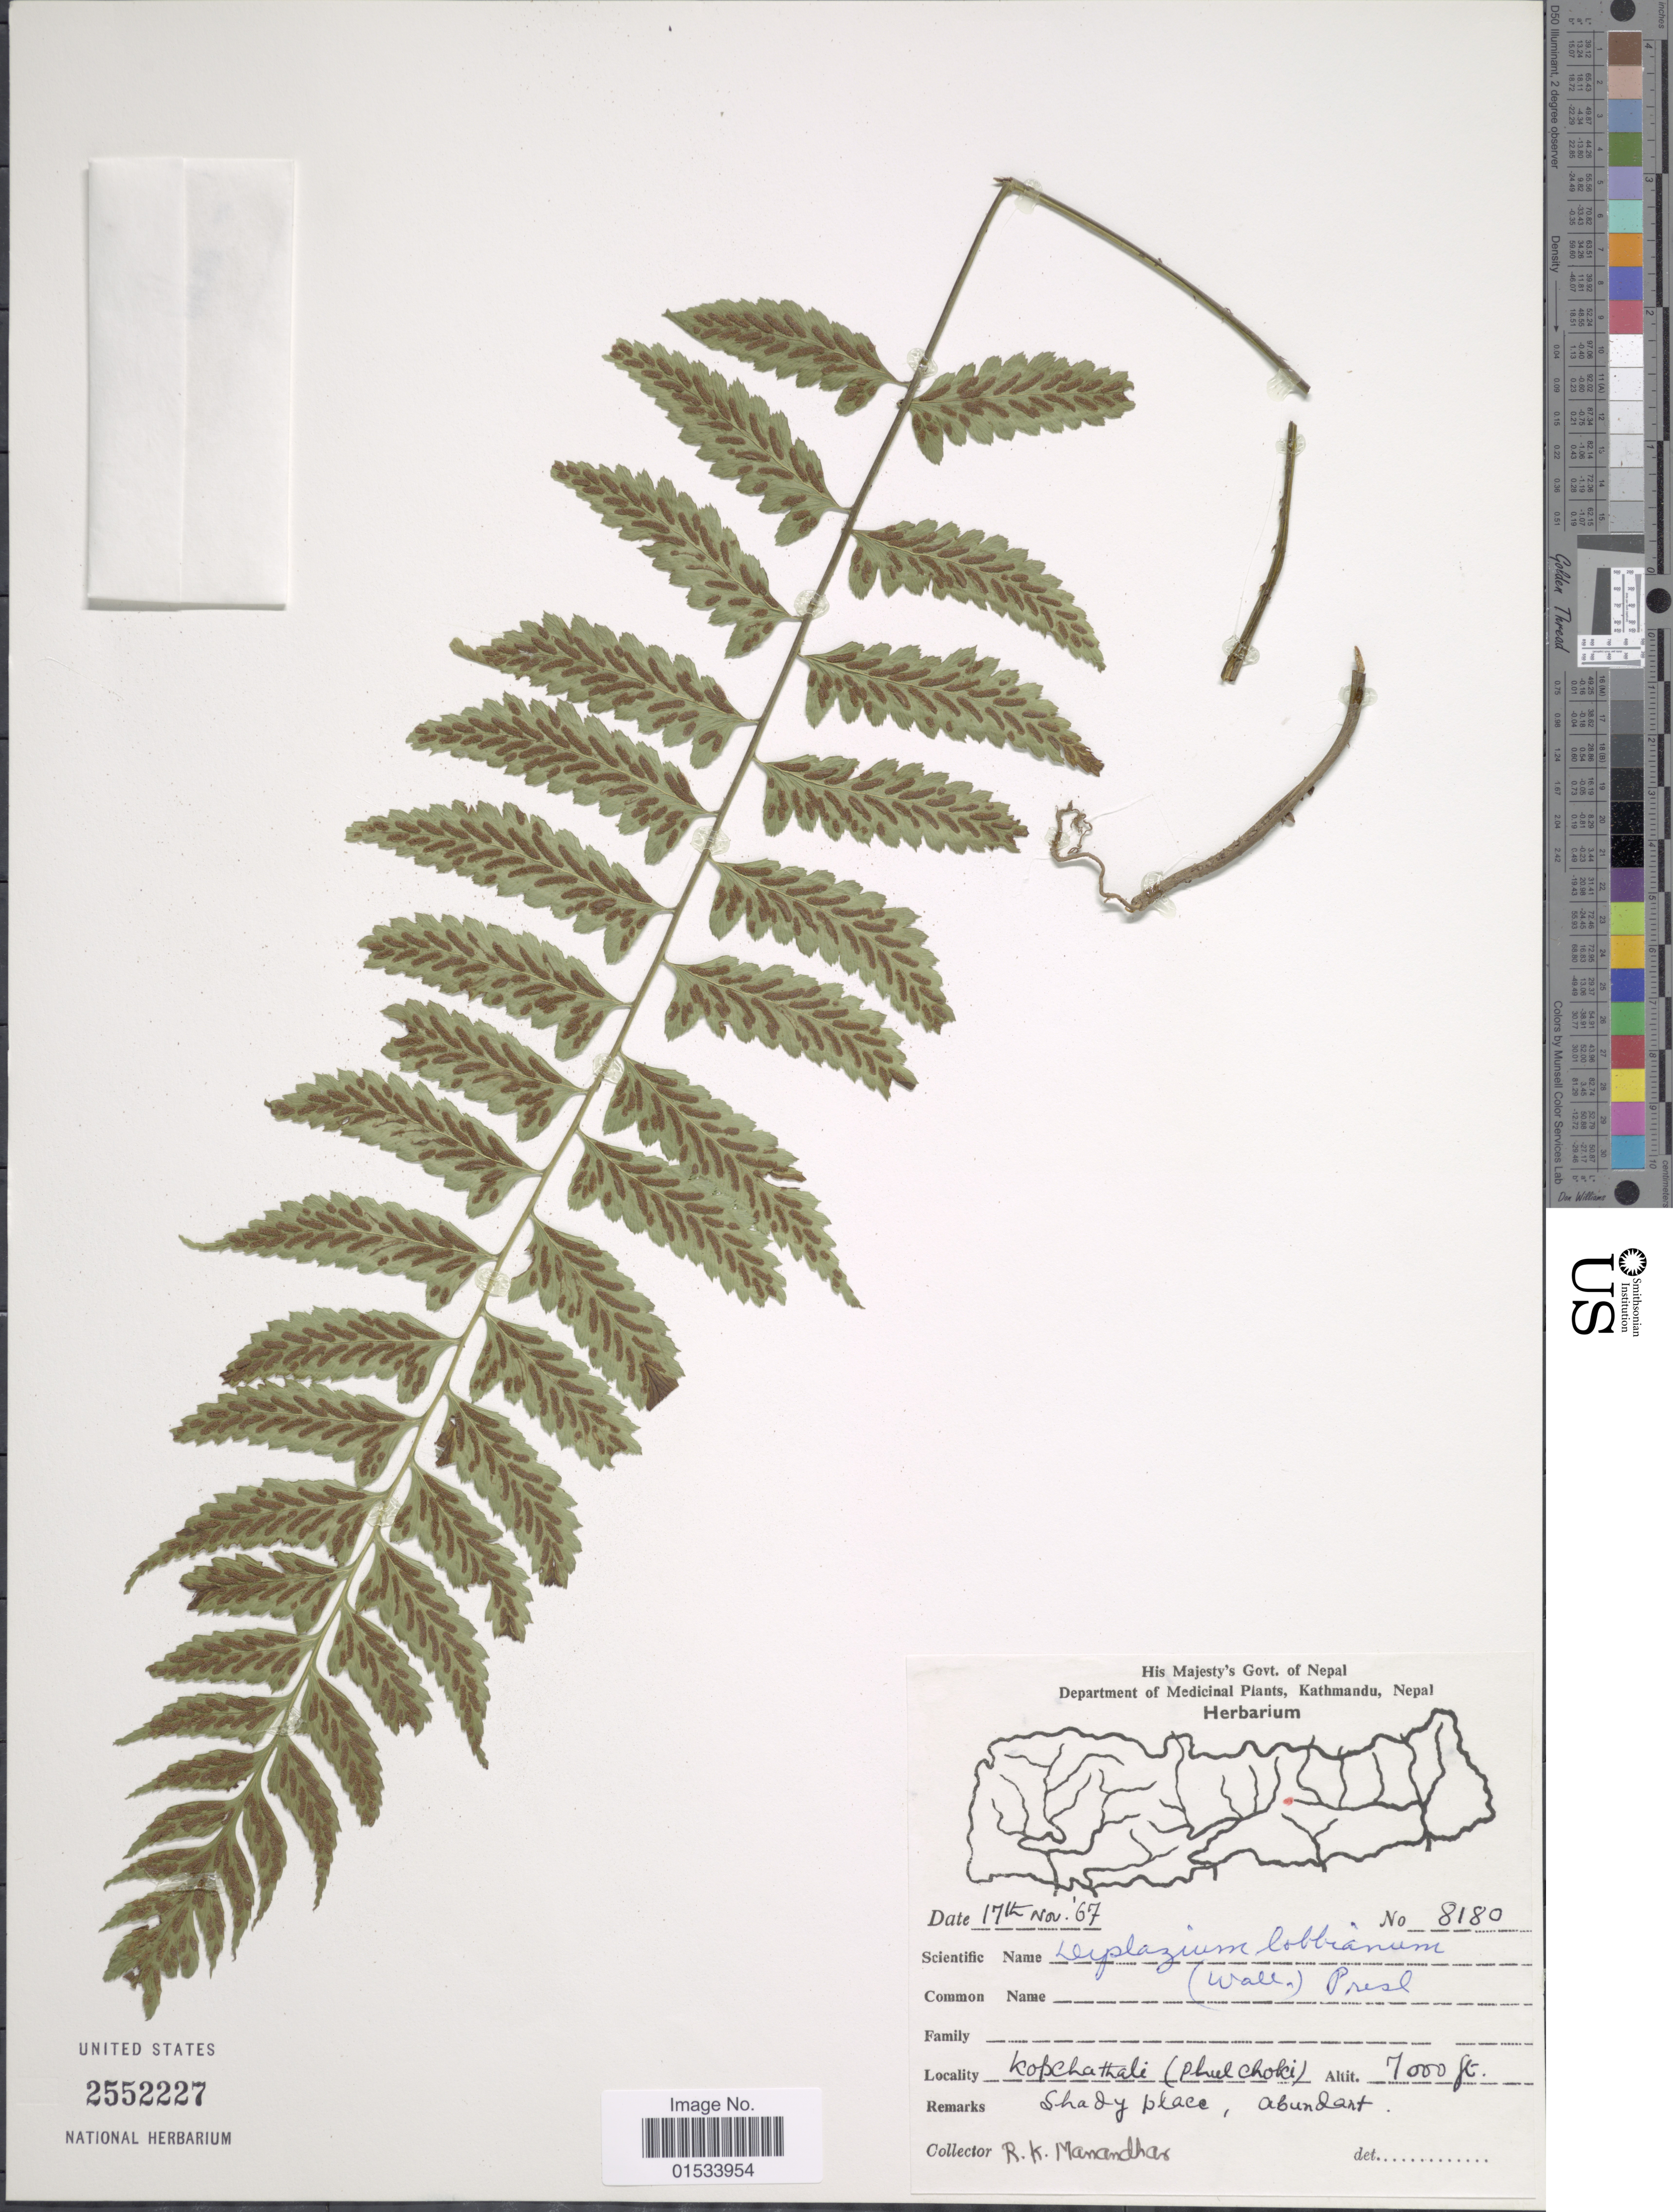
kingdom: Plantae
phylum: Tracheophyta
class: Polypodiopsida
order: Polypodiales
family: Athyriaceae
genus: Diplazium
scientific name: Diplazium lobbianum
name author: T. Moore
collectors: R. Manandhar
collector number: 8180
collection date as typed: Transcribed d/m/y: 17/11/67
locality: Kopchattali, (plural choici) [interpreted]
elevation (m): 2134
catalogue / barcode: US 2552227